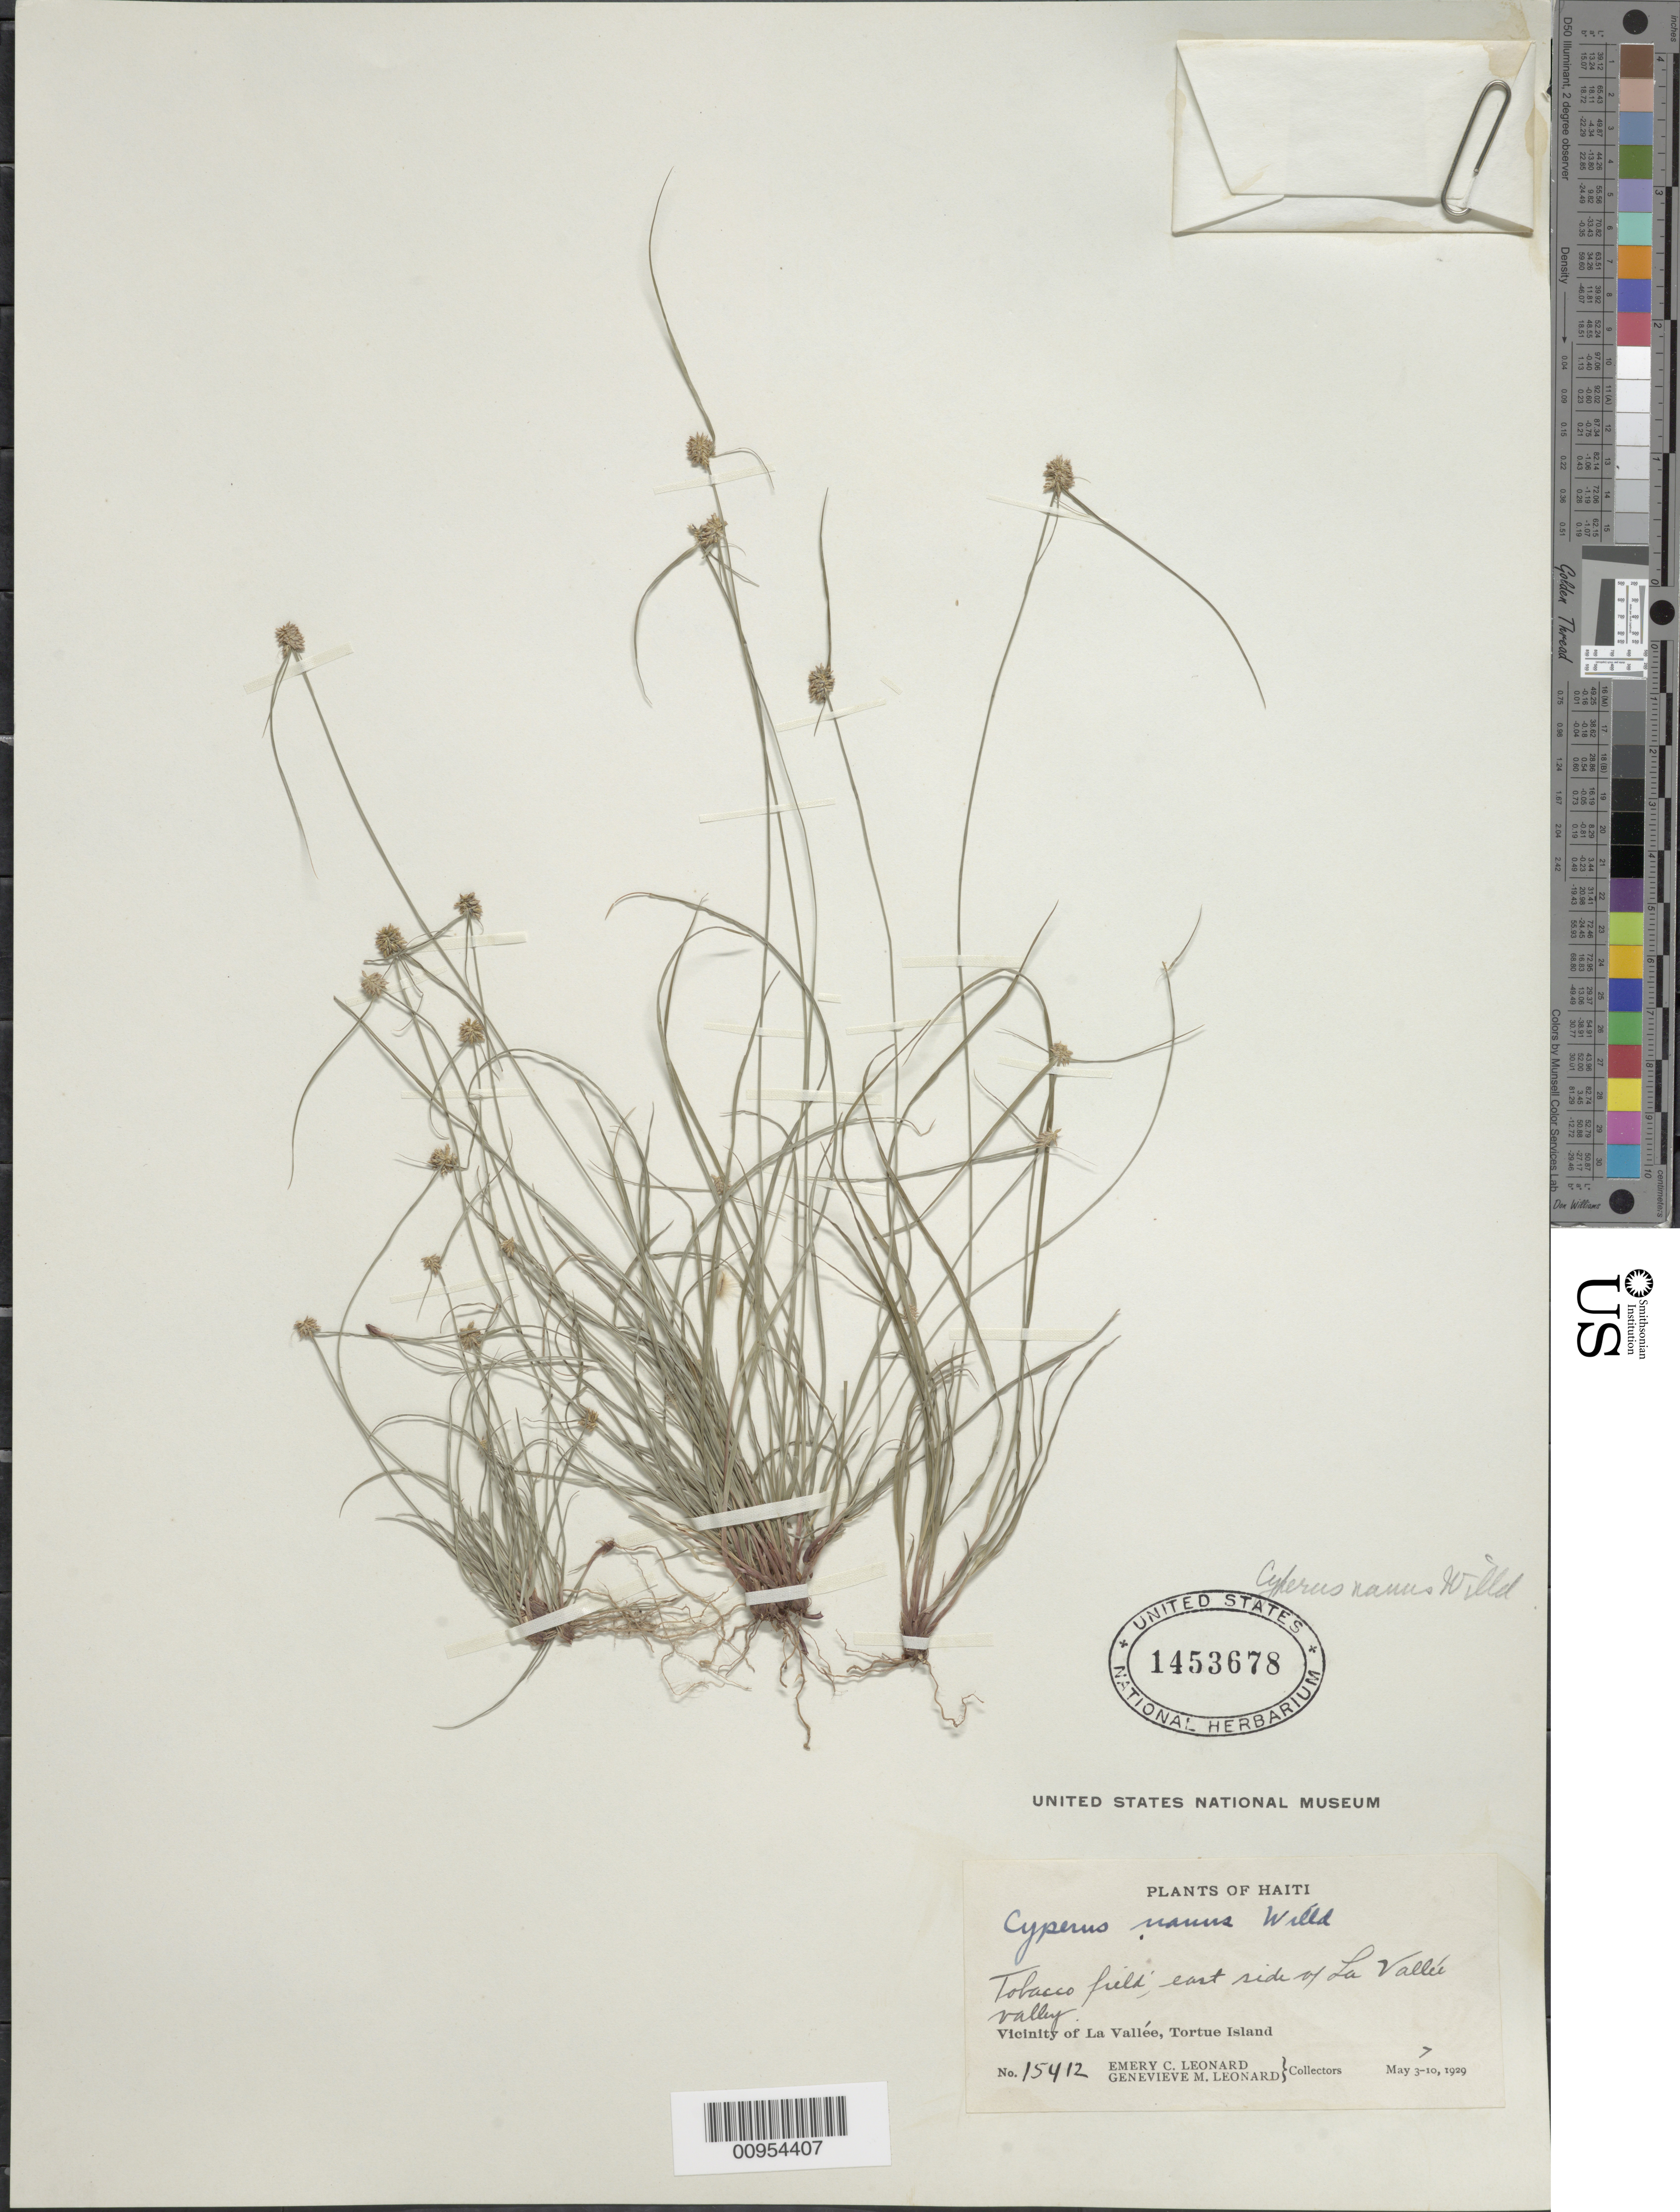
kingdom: Plantae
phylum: Tracheophyta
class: Liliopsida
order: Poales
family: Cyperaceae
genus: Cyperus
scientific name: Cyperus nanus var. nanus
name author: Willd.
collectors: E. C. Leonard & G. M. Leonard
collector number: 15412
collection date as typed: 07 May 1929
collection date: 1929-05-07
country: Haiti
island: Tortue Island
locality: Vicinity of La Vallée, Tobacco field, east side of La Vallée valley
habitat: Tobacco field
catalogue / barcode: US 1453678